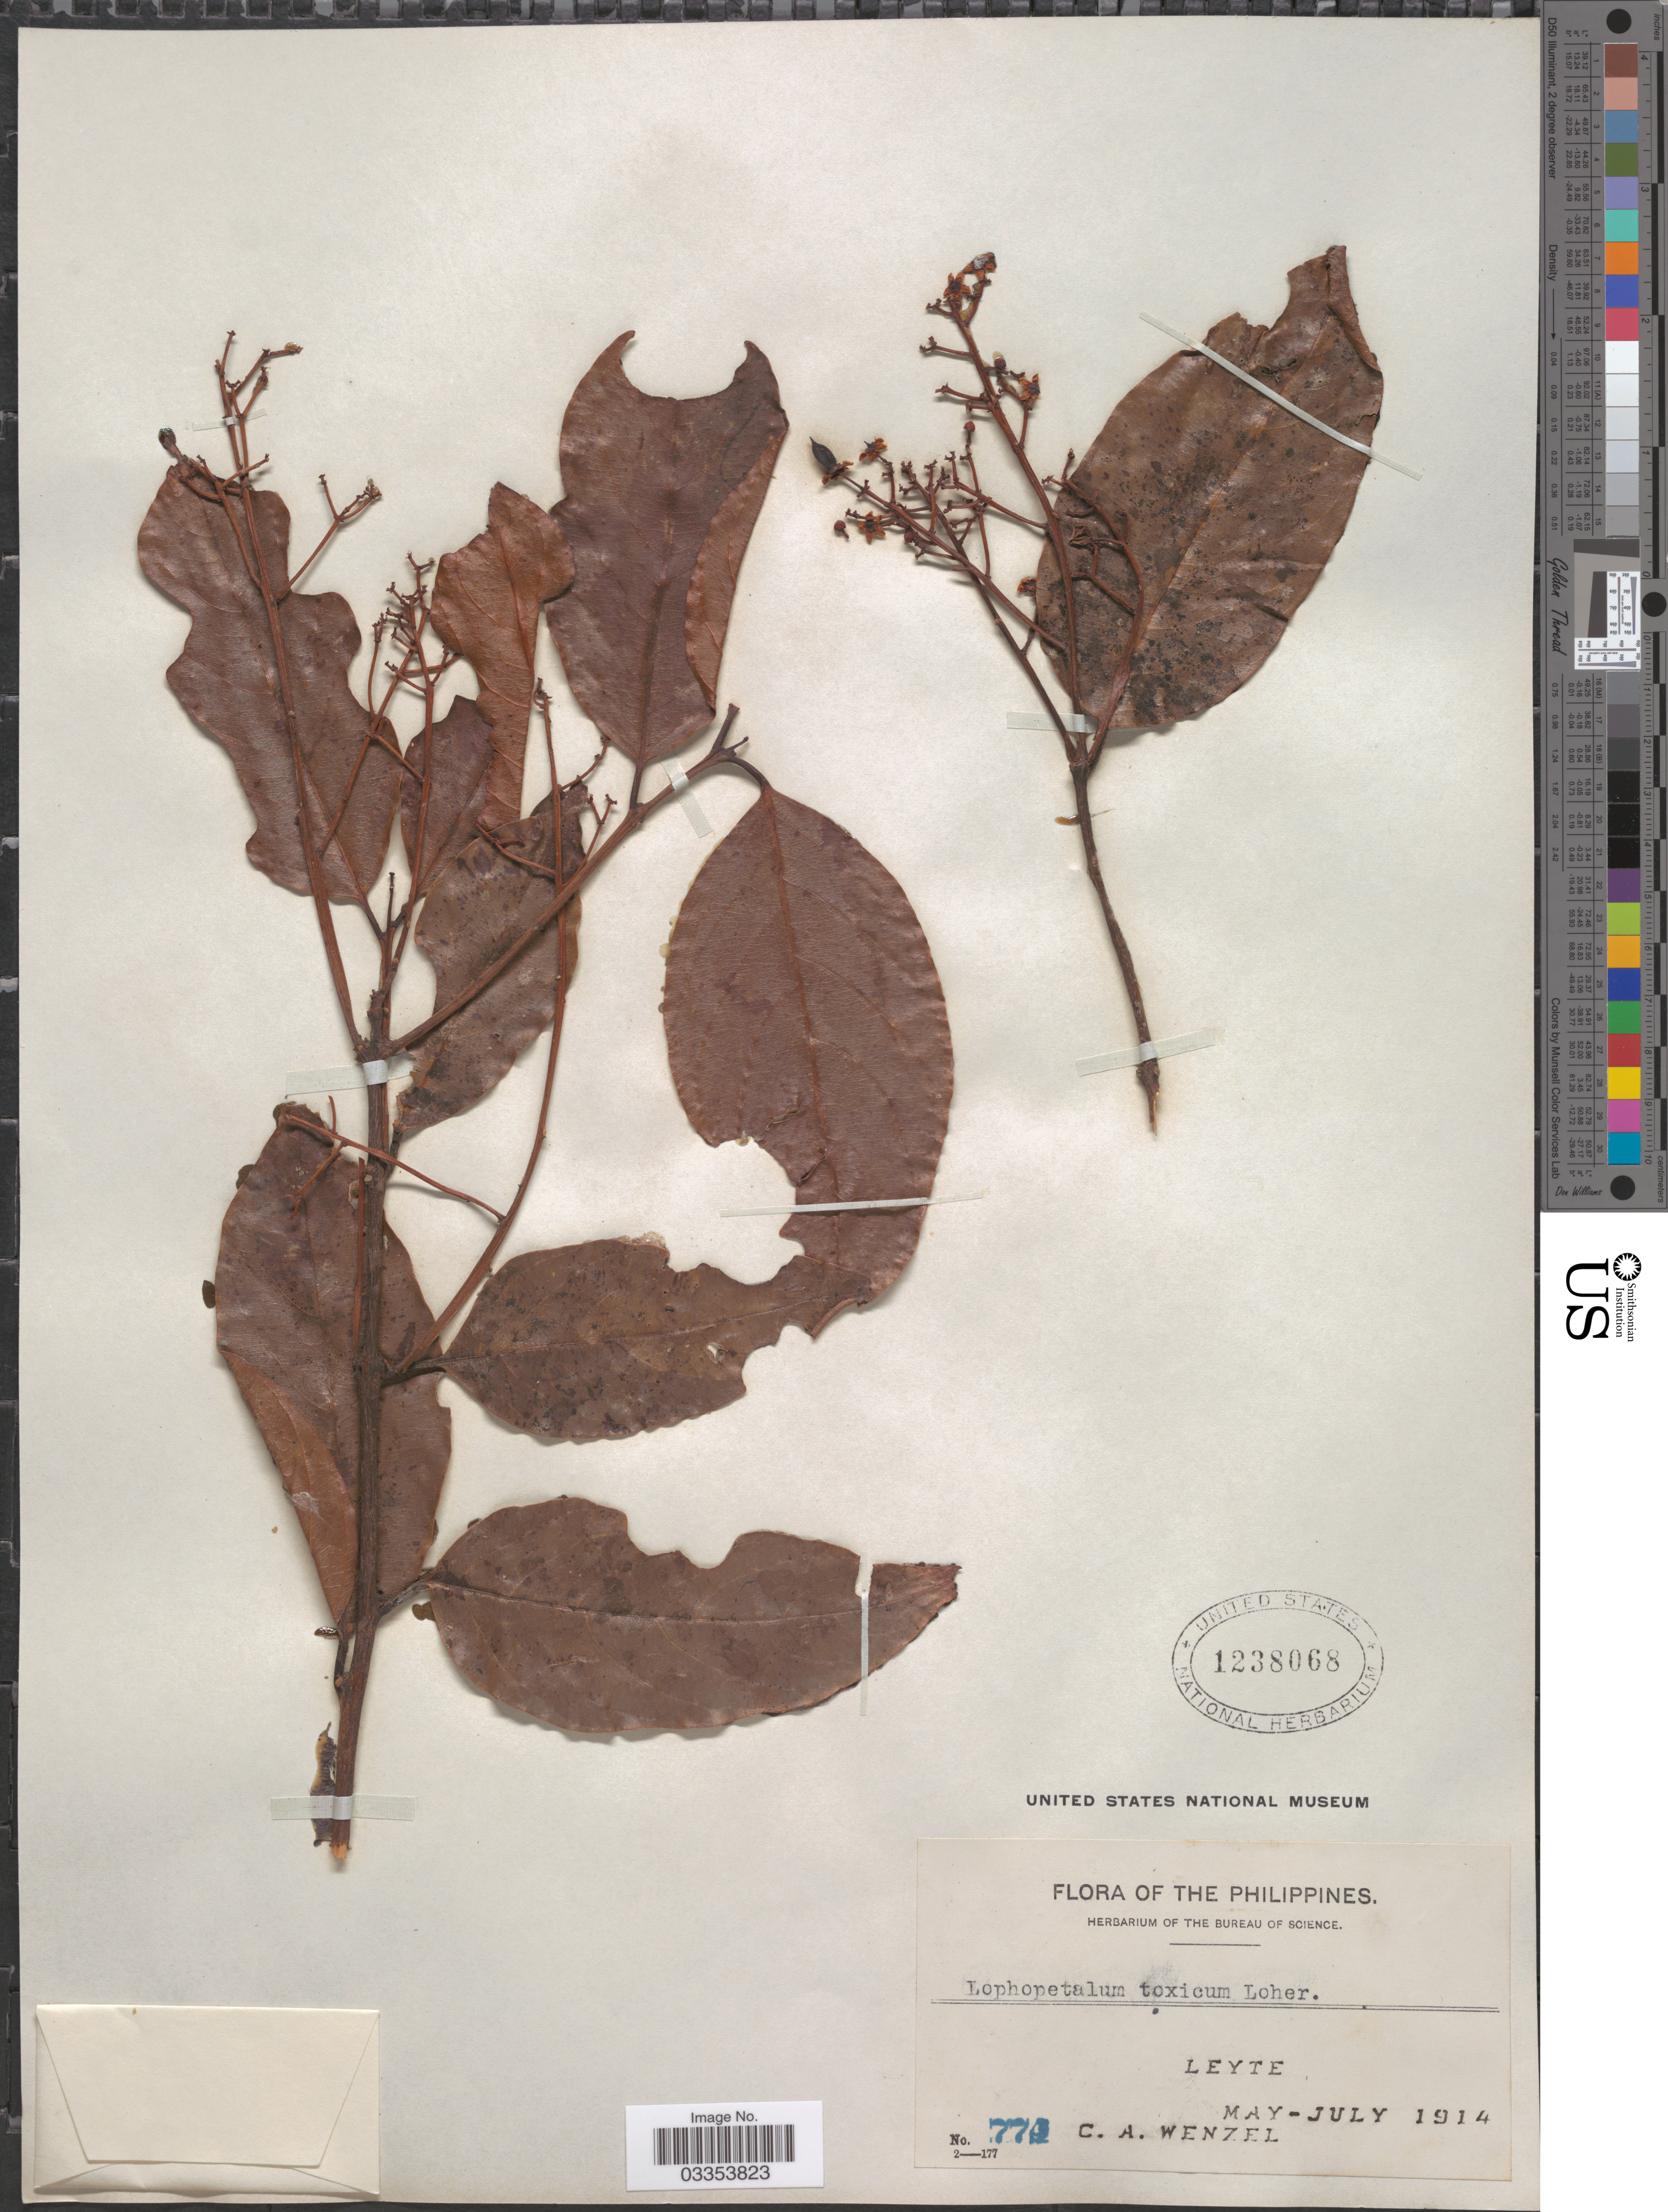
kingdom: Plantae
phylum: Tracheophyta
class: Magnoliopsida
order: Celastrales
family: Celastraceae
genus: Lophopetalum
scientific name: Lophopetalum javanicum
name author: (Zoll.) Turcz.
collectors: C. Wenzel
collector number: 774*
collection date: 1914-05/1914-07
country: Philippines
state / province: Eastern Visayas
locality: Leyte.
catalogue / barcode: US 1238068